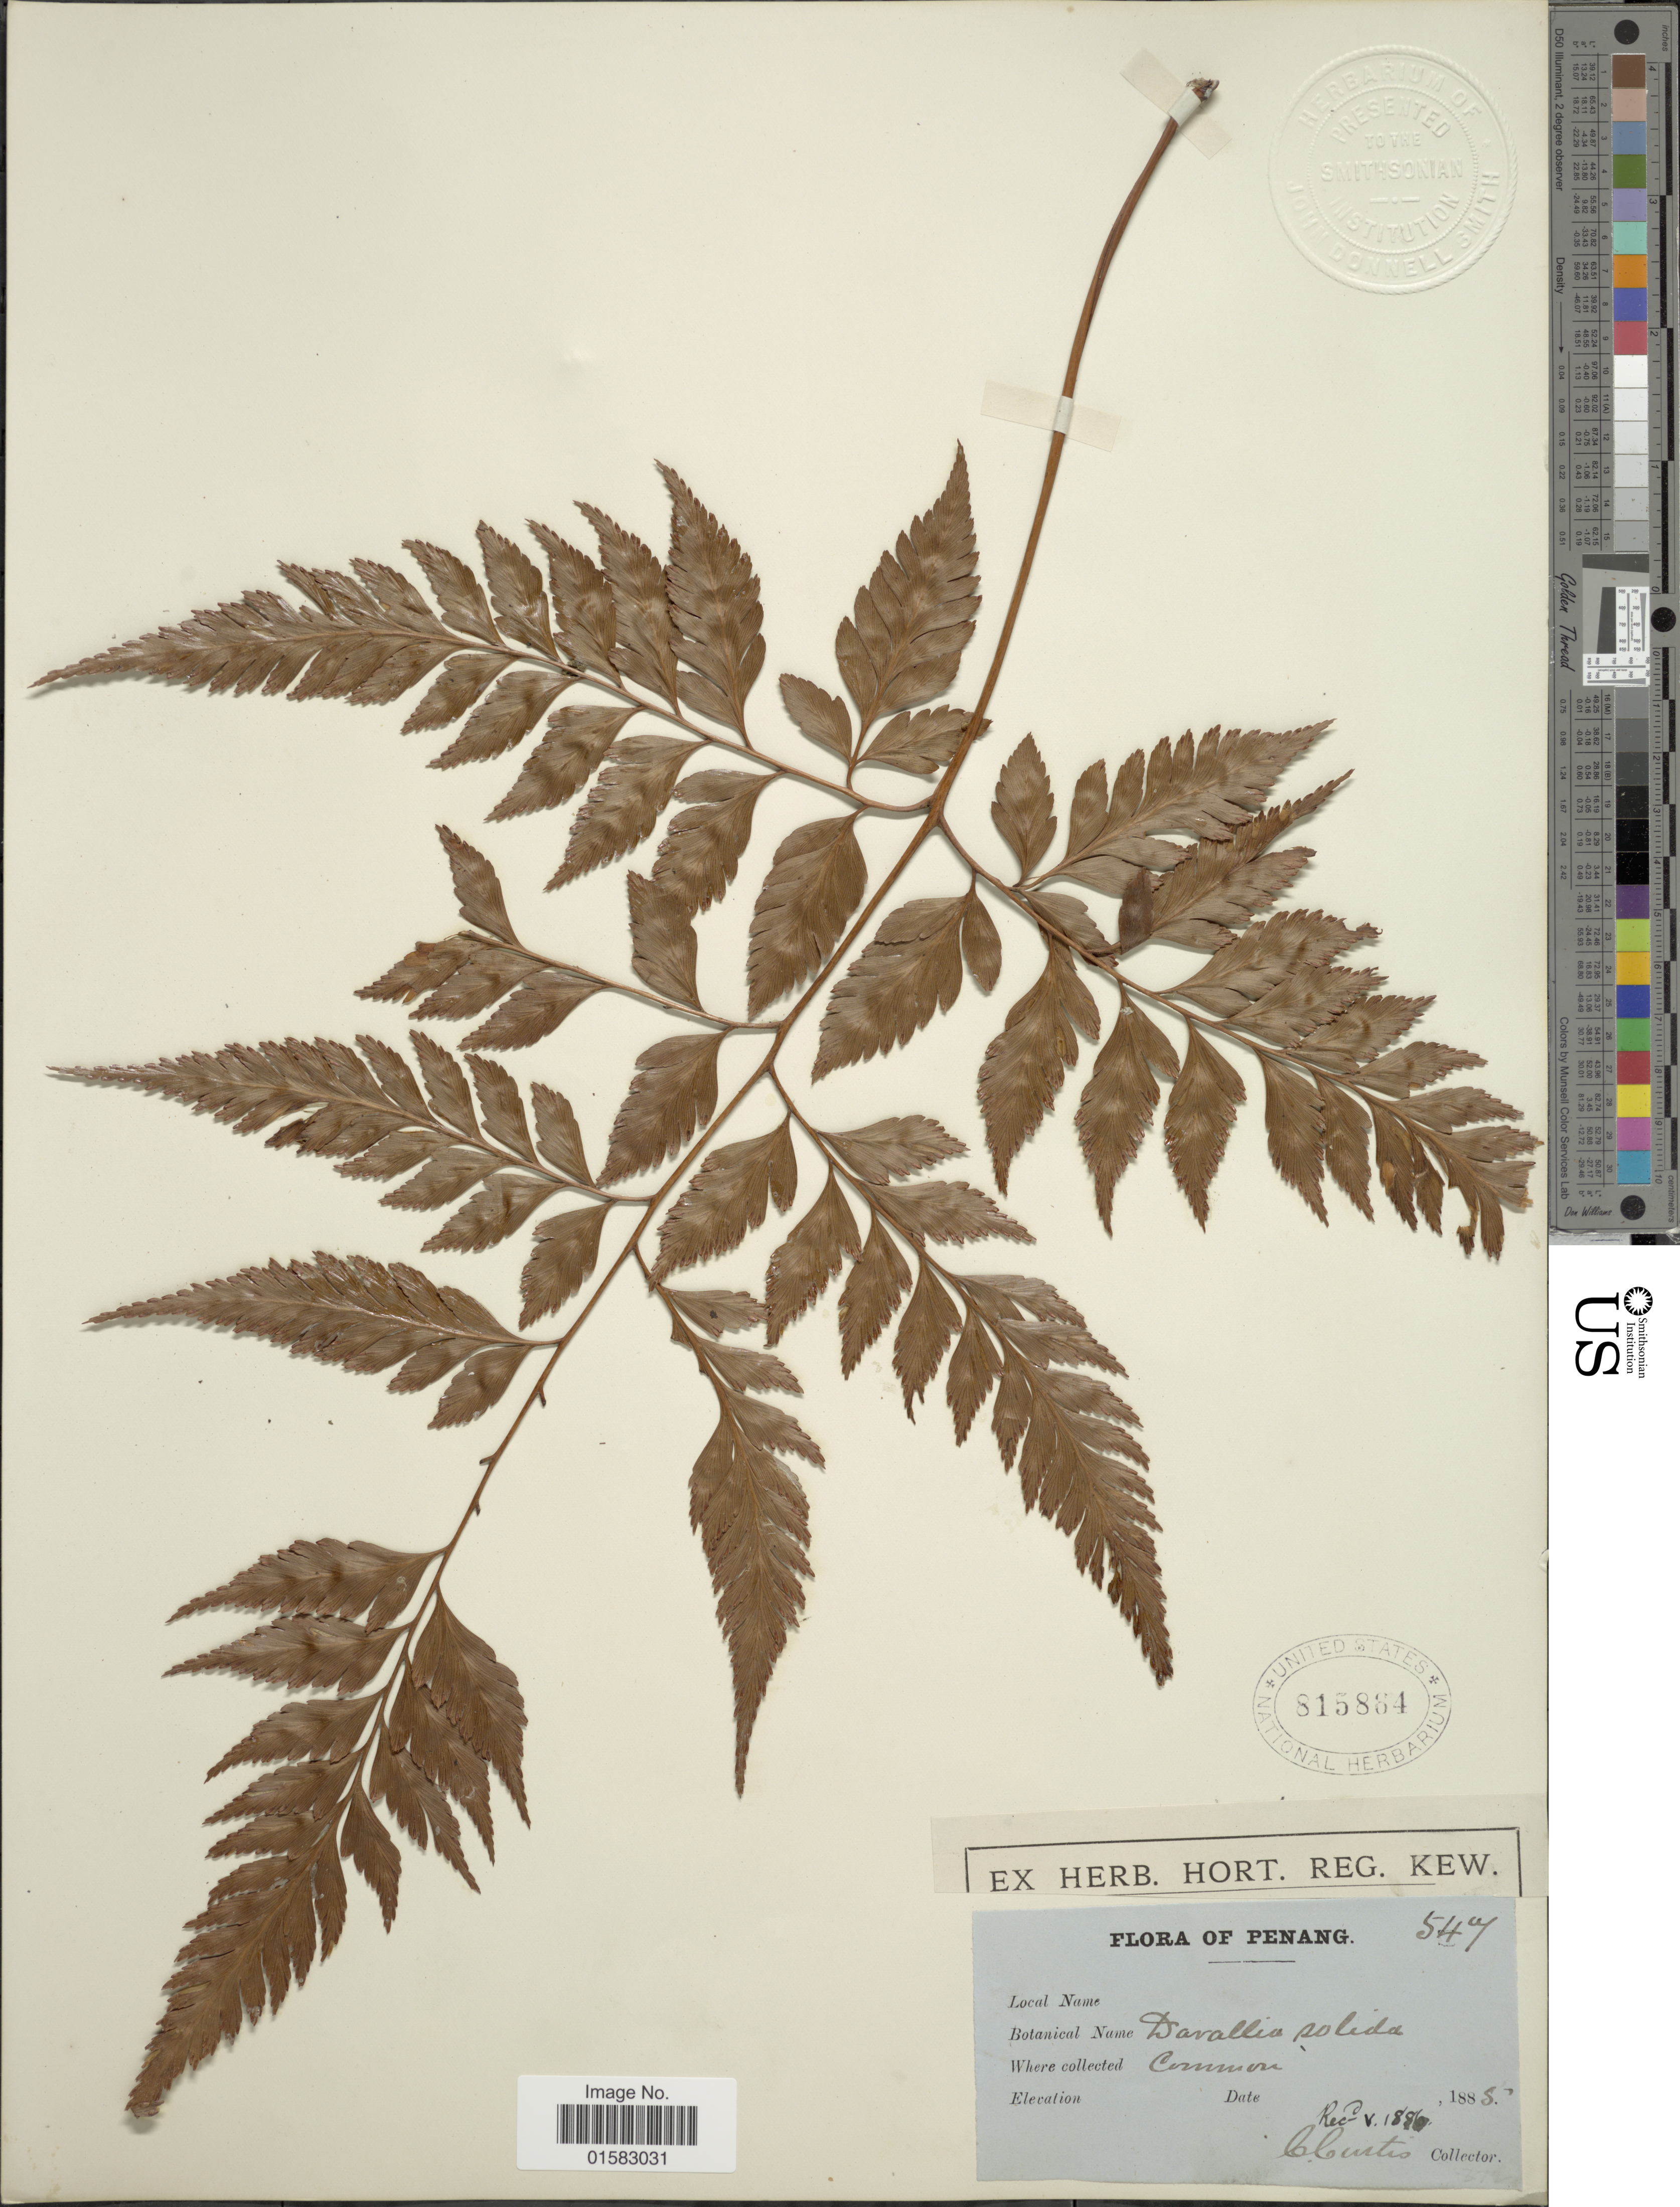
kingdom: Plantae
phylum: Tracheophyta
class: Polypodiopsida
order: Polypodiales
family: Davalliaceae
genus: Davallia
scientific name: Davallia solida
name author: (G. Forst.) Sw.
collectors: C. Curtis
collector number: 547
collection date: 1885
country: Malaysia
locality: Penang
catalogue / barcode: US 815864